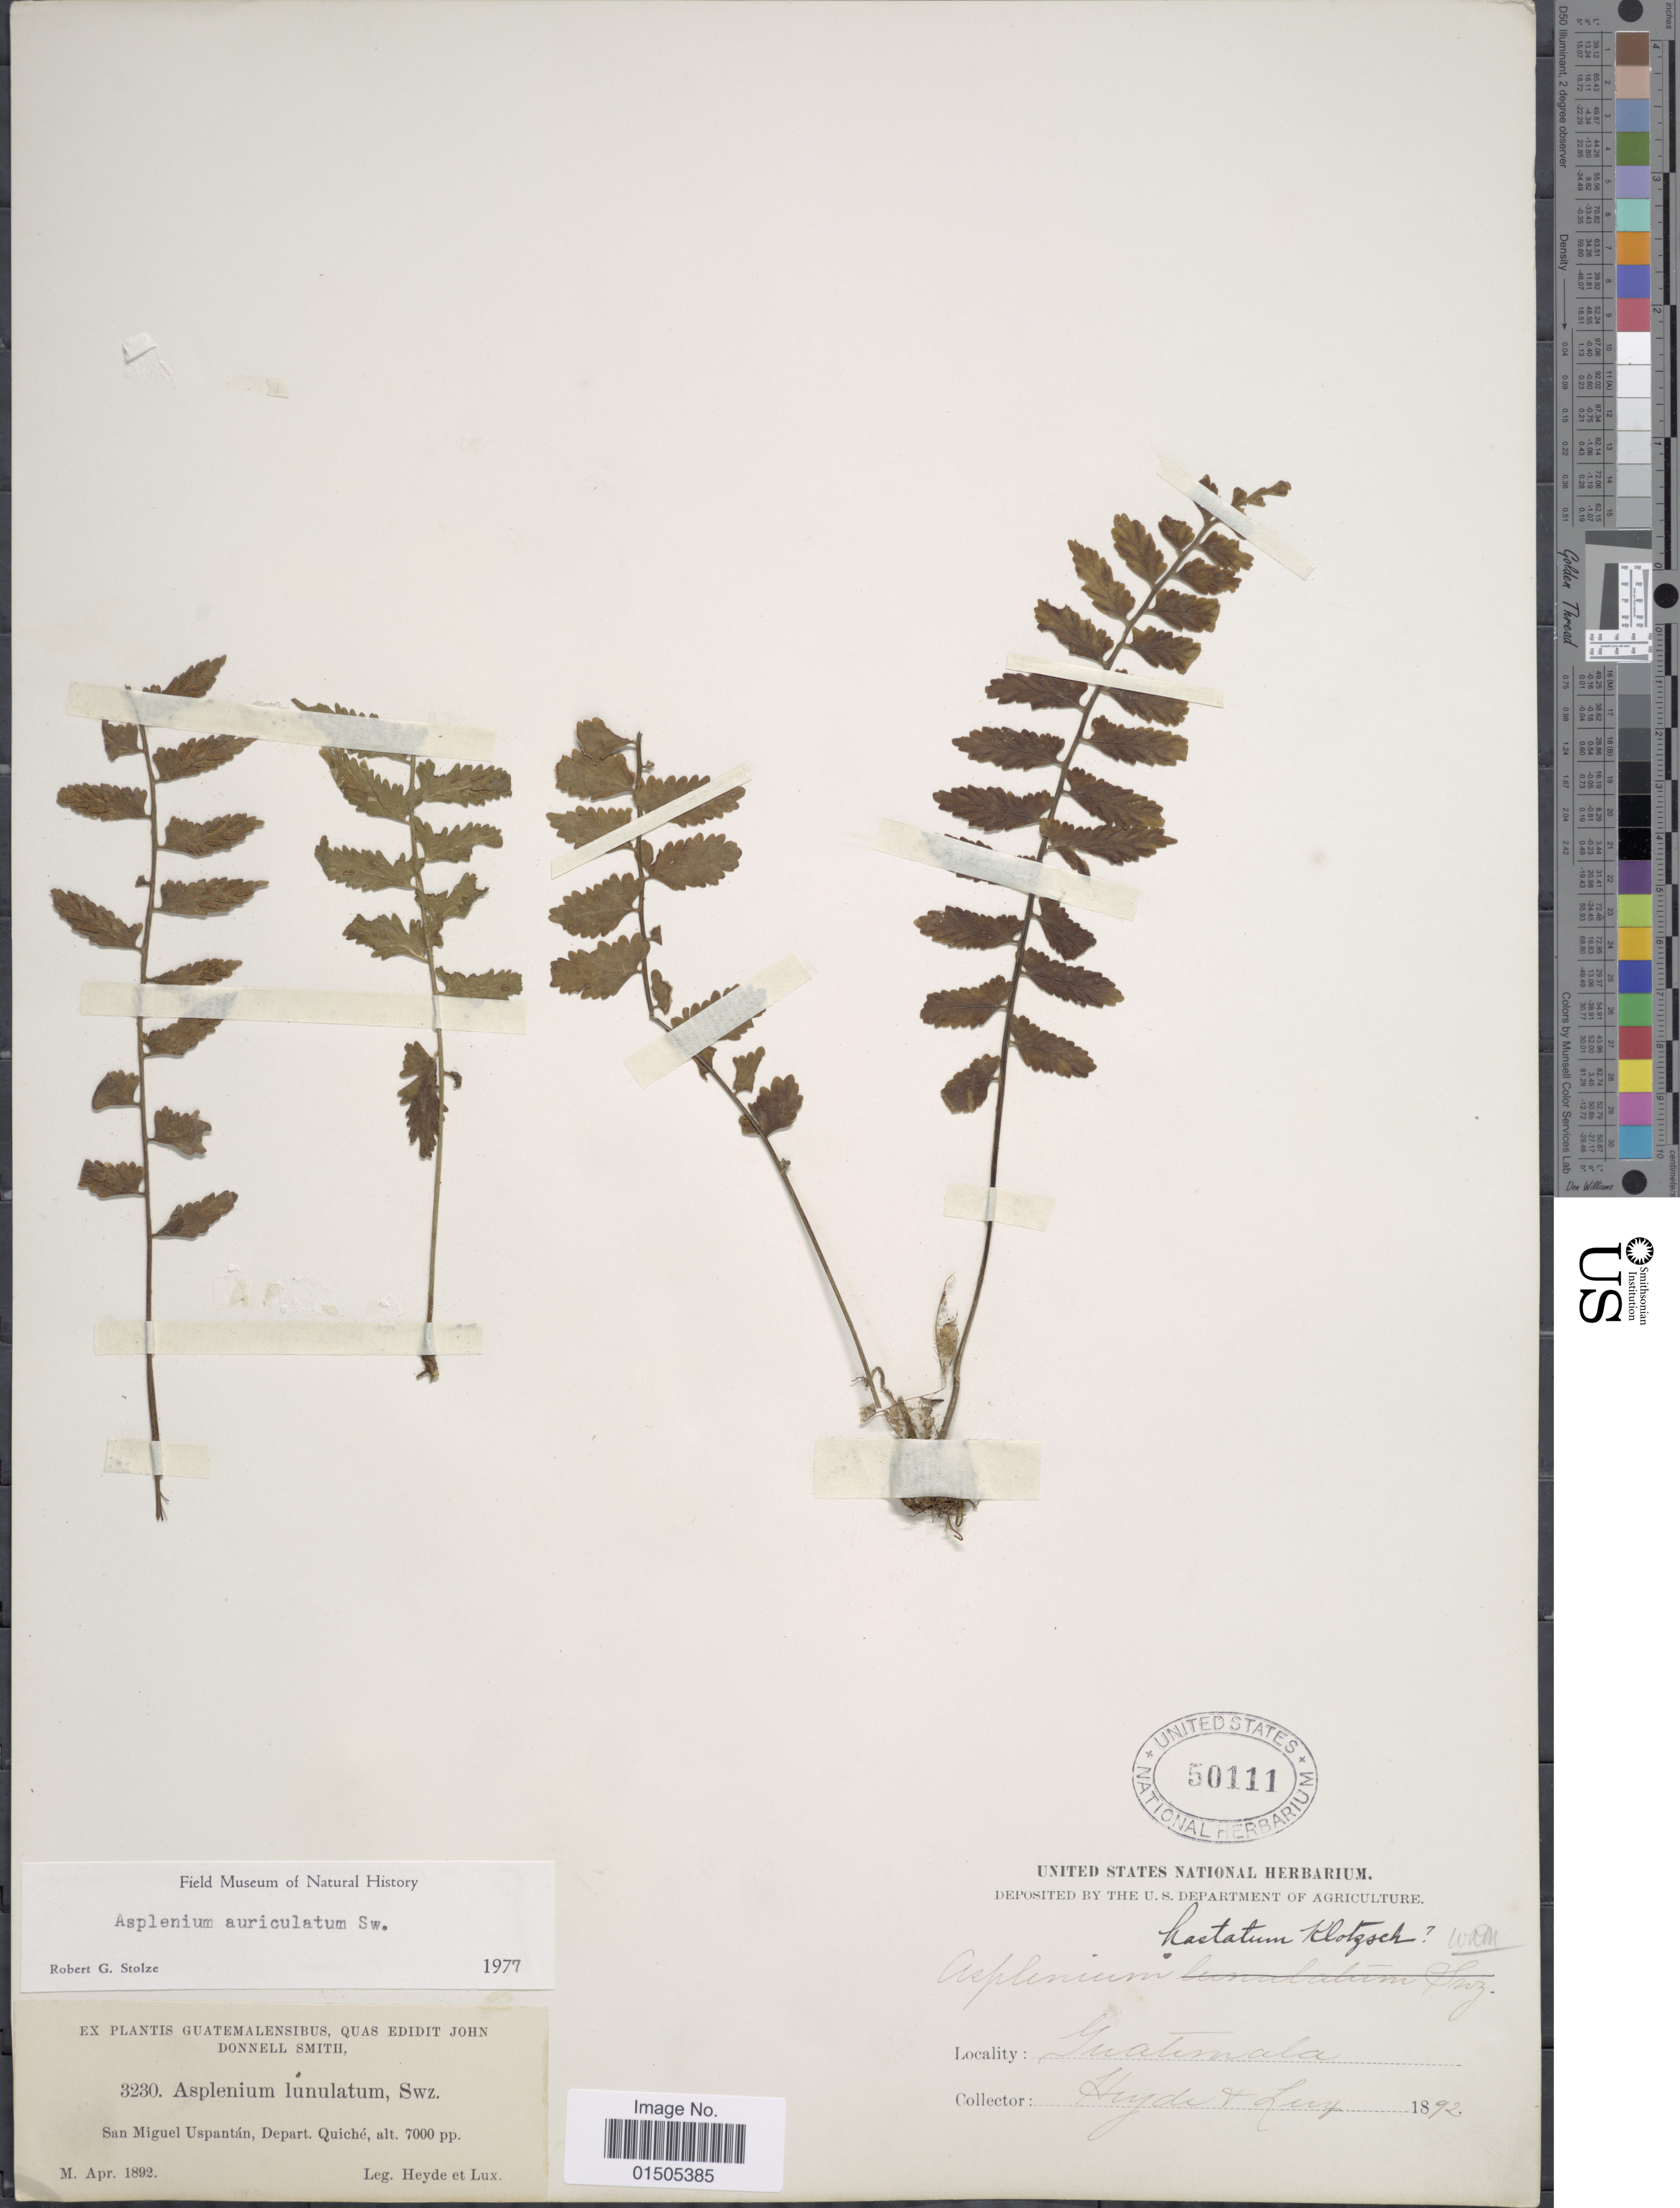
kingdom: Plantae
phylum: Tracheophyta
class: Polypodiopsida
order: Polypodiales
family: Aspleniaceae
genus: Asplenium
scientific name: Asplenium auriculatum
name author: Sw.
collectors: Heyde & Lux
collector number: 3230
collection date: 1892-04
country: Guatemala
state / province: El Quiché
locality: San Miguel Uspantán.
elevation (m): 2134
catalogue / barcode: US 50111